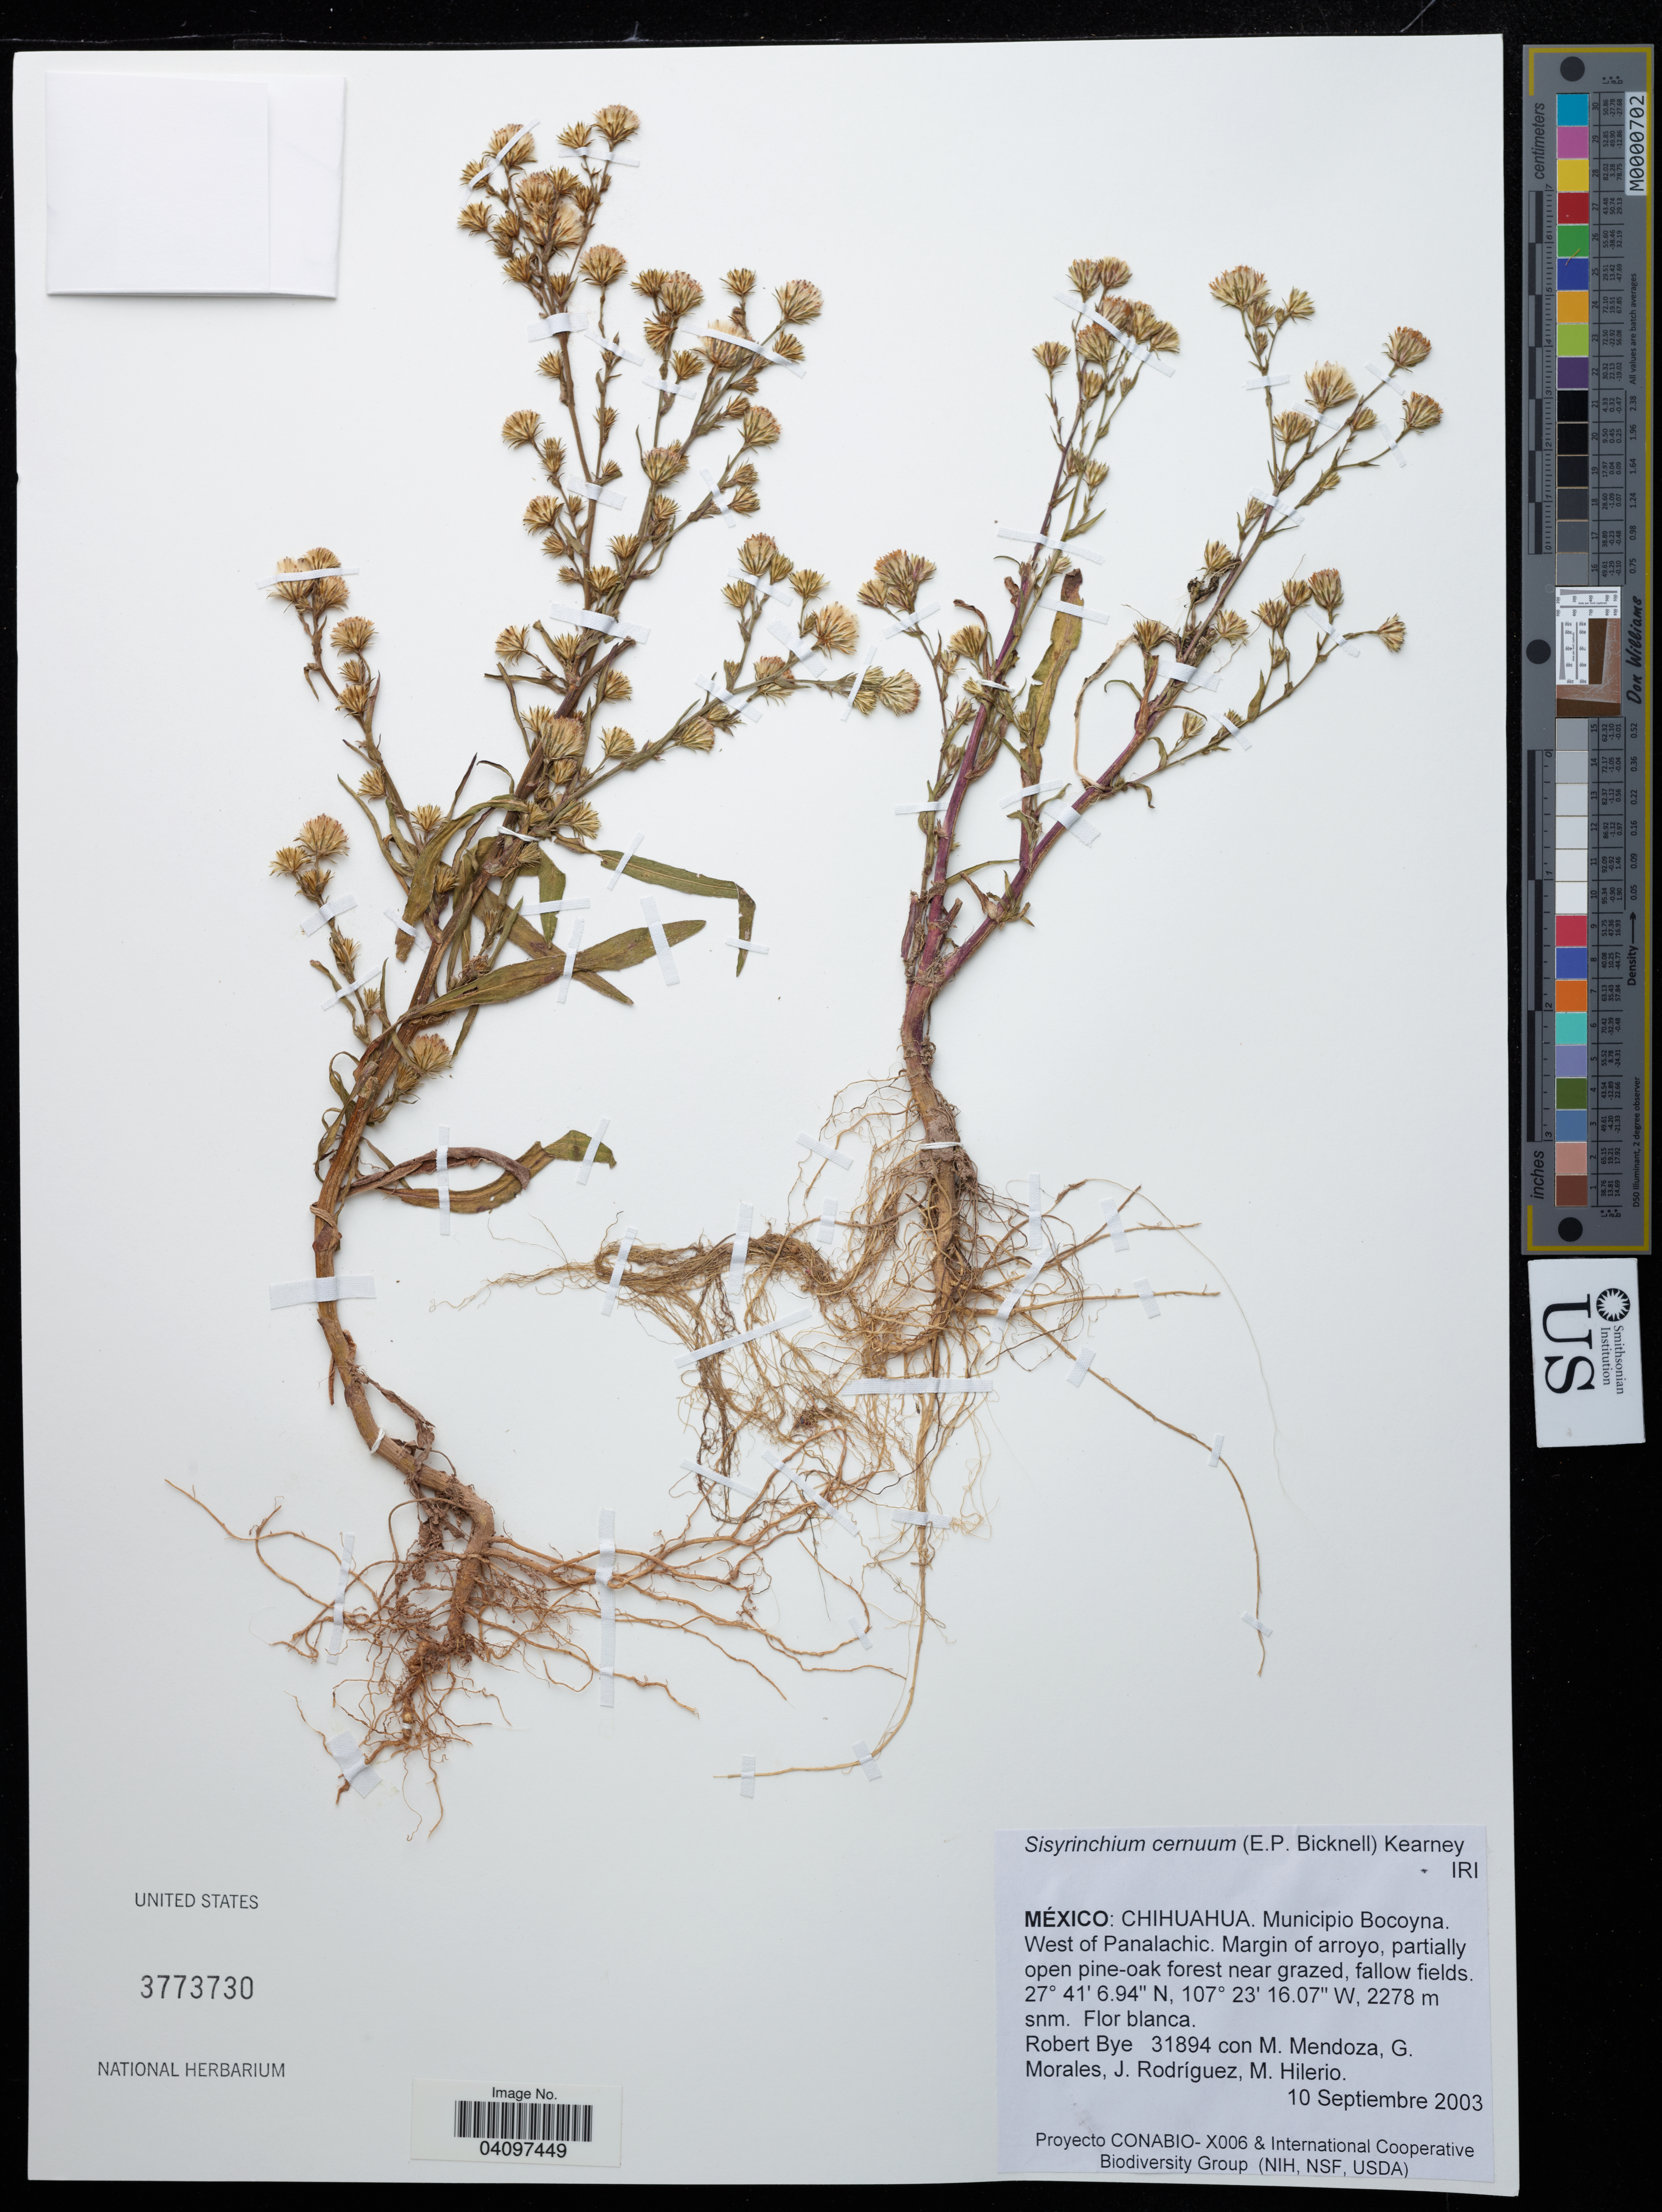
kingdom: Plantae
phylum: Tracheophyta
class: Liliopsida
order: Asparagales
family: Iridaceae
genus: Sisyrinchium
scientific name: Sisyrinchium cernuum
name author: (E.P. Bicknell) Kearney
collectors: R. A. Bye, M. Mendoza, G. Morales & J. Rodríguez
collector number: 31894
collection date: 2003-09-10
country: Mexico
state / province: Chihuahua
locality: Municipio Bocoyna, West of Panalachic, Margin of arroyo, partially open pine-oak forest near grazed, fallow fields.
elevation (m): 2278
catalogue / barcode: US 3773730